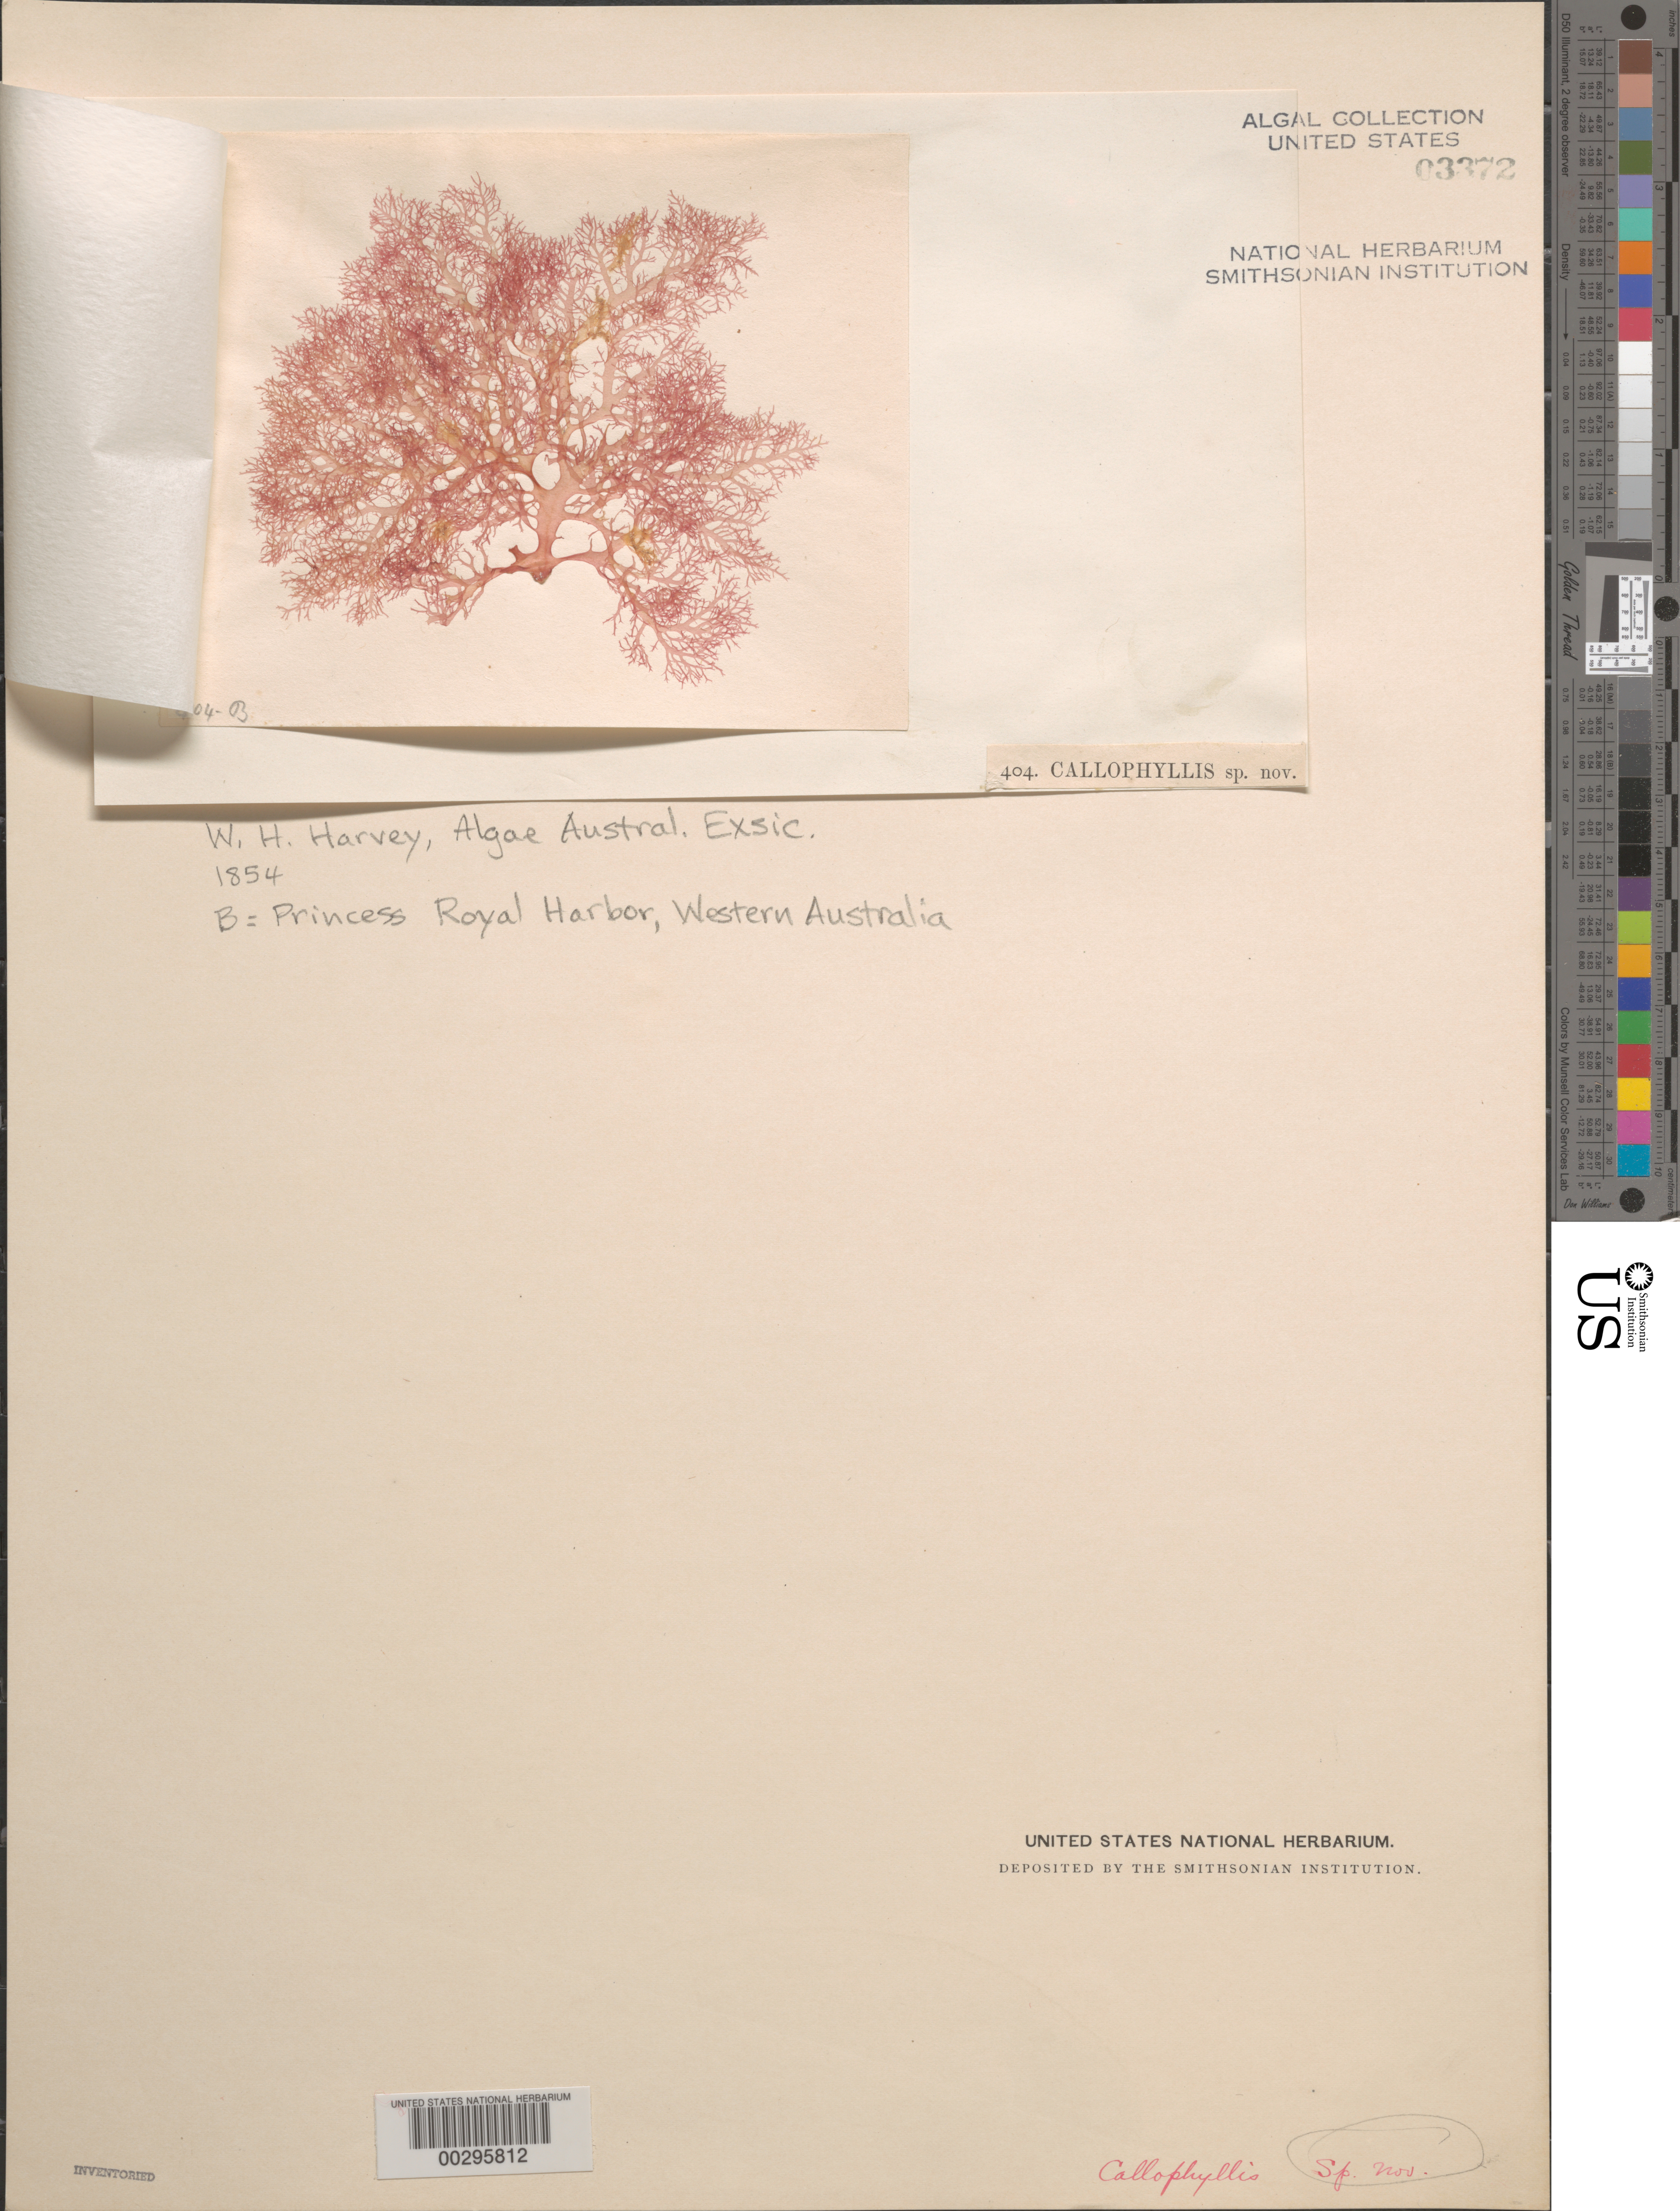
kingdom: Plantae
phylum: Rhodophyta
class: Florideophyceae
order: Gigartinales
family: Kallymeniaceae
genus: Callophyllis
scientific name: Callophyllis sp.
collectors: W. Harvey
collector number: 404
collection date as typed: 1854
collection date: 1854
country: Australia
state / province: Western Australia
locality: Princess Royal Harbor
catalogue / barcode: US 3372